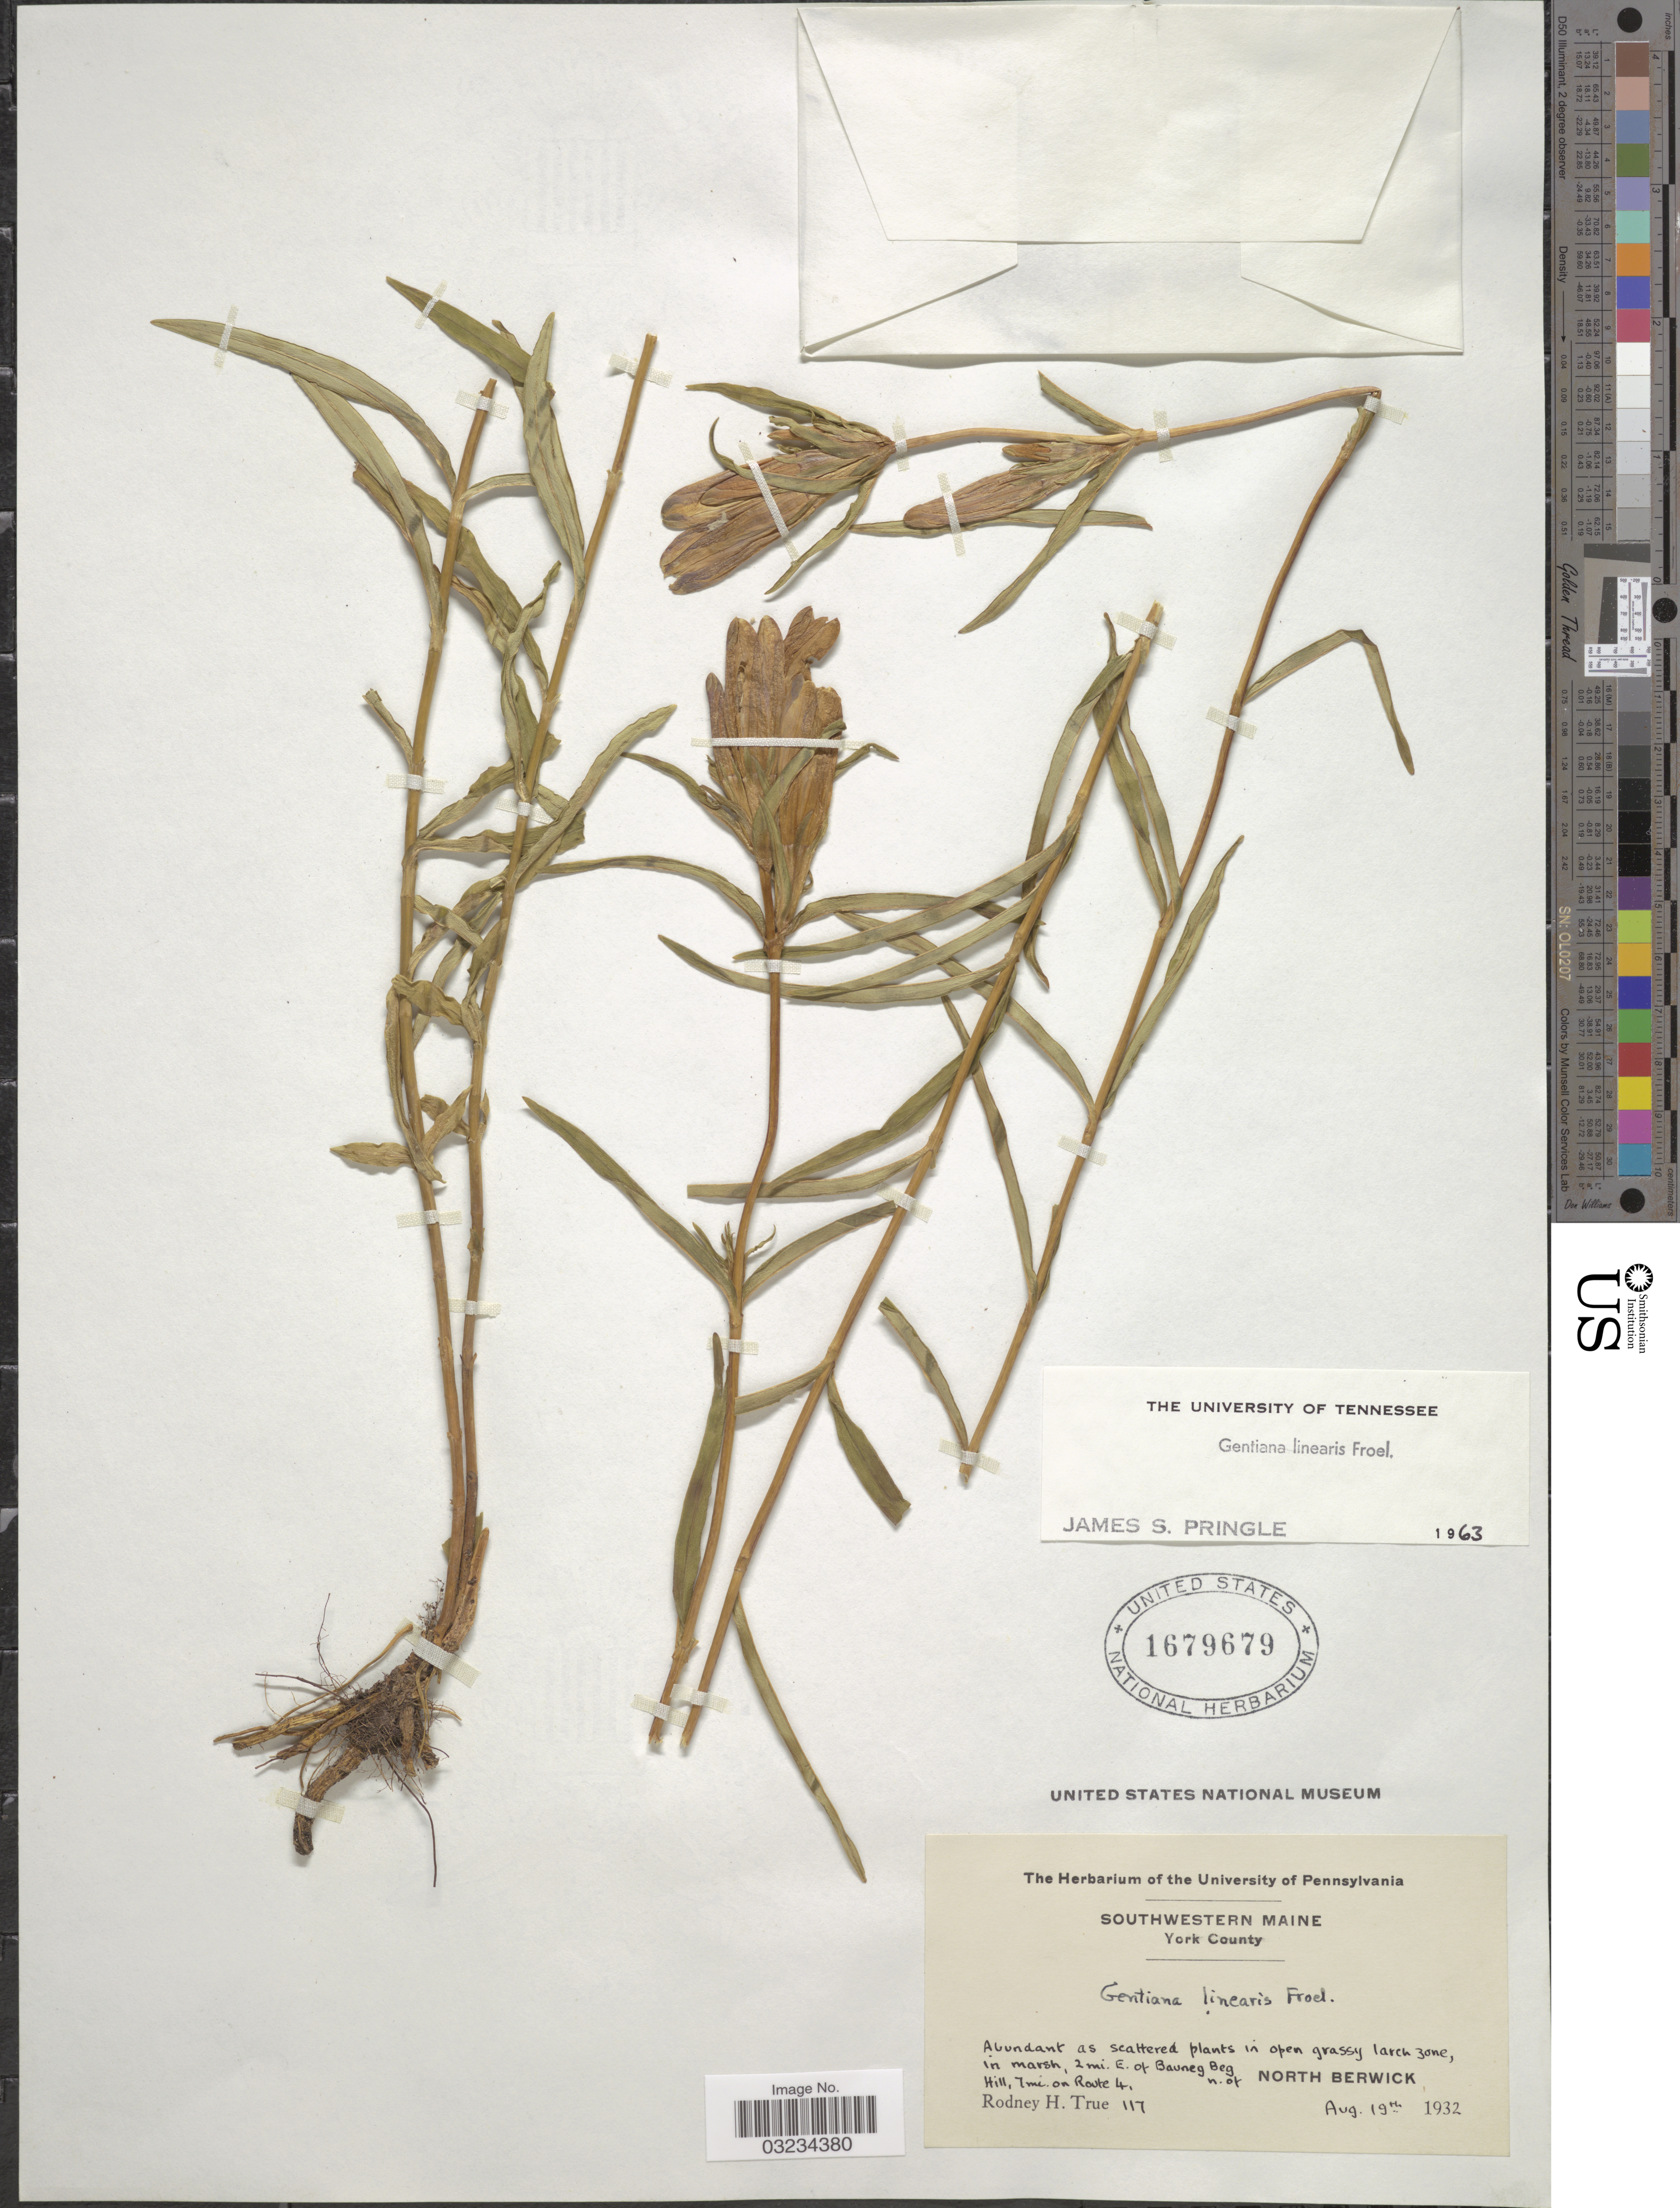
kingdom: Plantae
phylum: Tracheophyta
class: Magnoliopsida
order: Gentianales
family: Gentianaceae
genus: Gentiana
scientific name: Gentiana linearis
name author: Froel.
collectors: R. H. True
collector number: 117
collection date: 1932-08-19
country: United States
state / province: Maine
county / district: York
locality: Southwestern Maine, York County. 2 mi. E. of Bauneg Beg N. of North Berwick. Hill, 7 mi. on Route 4.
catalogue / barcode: US 1679679